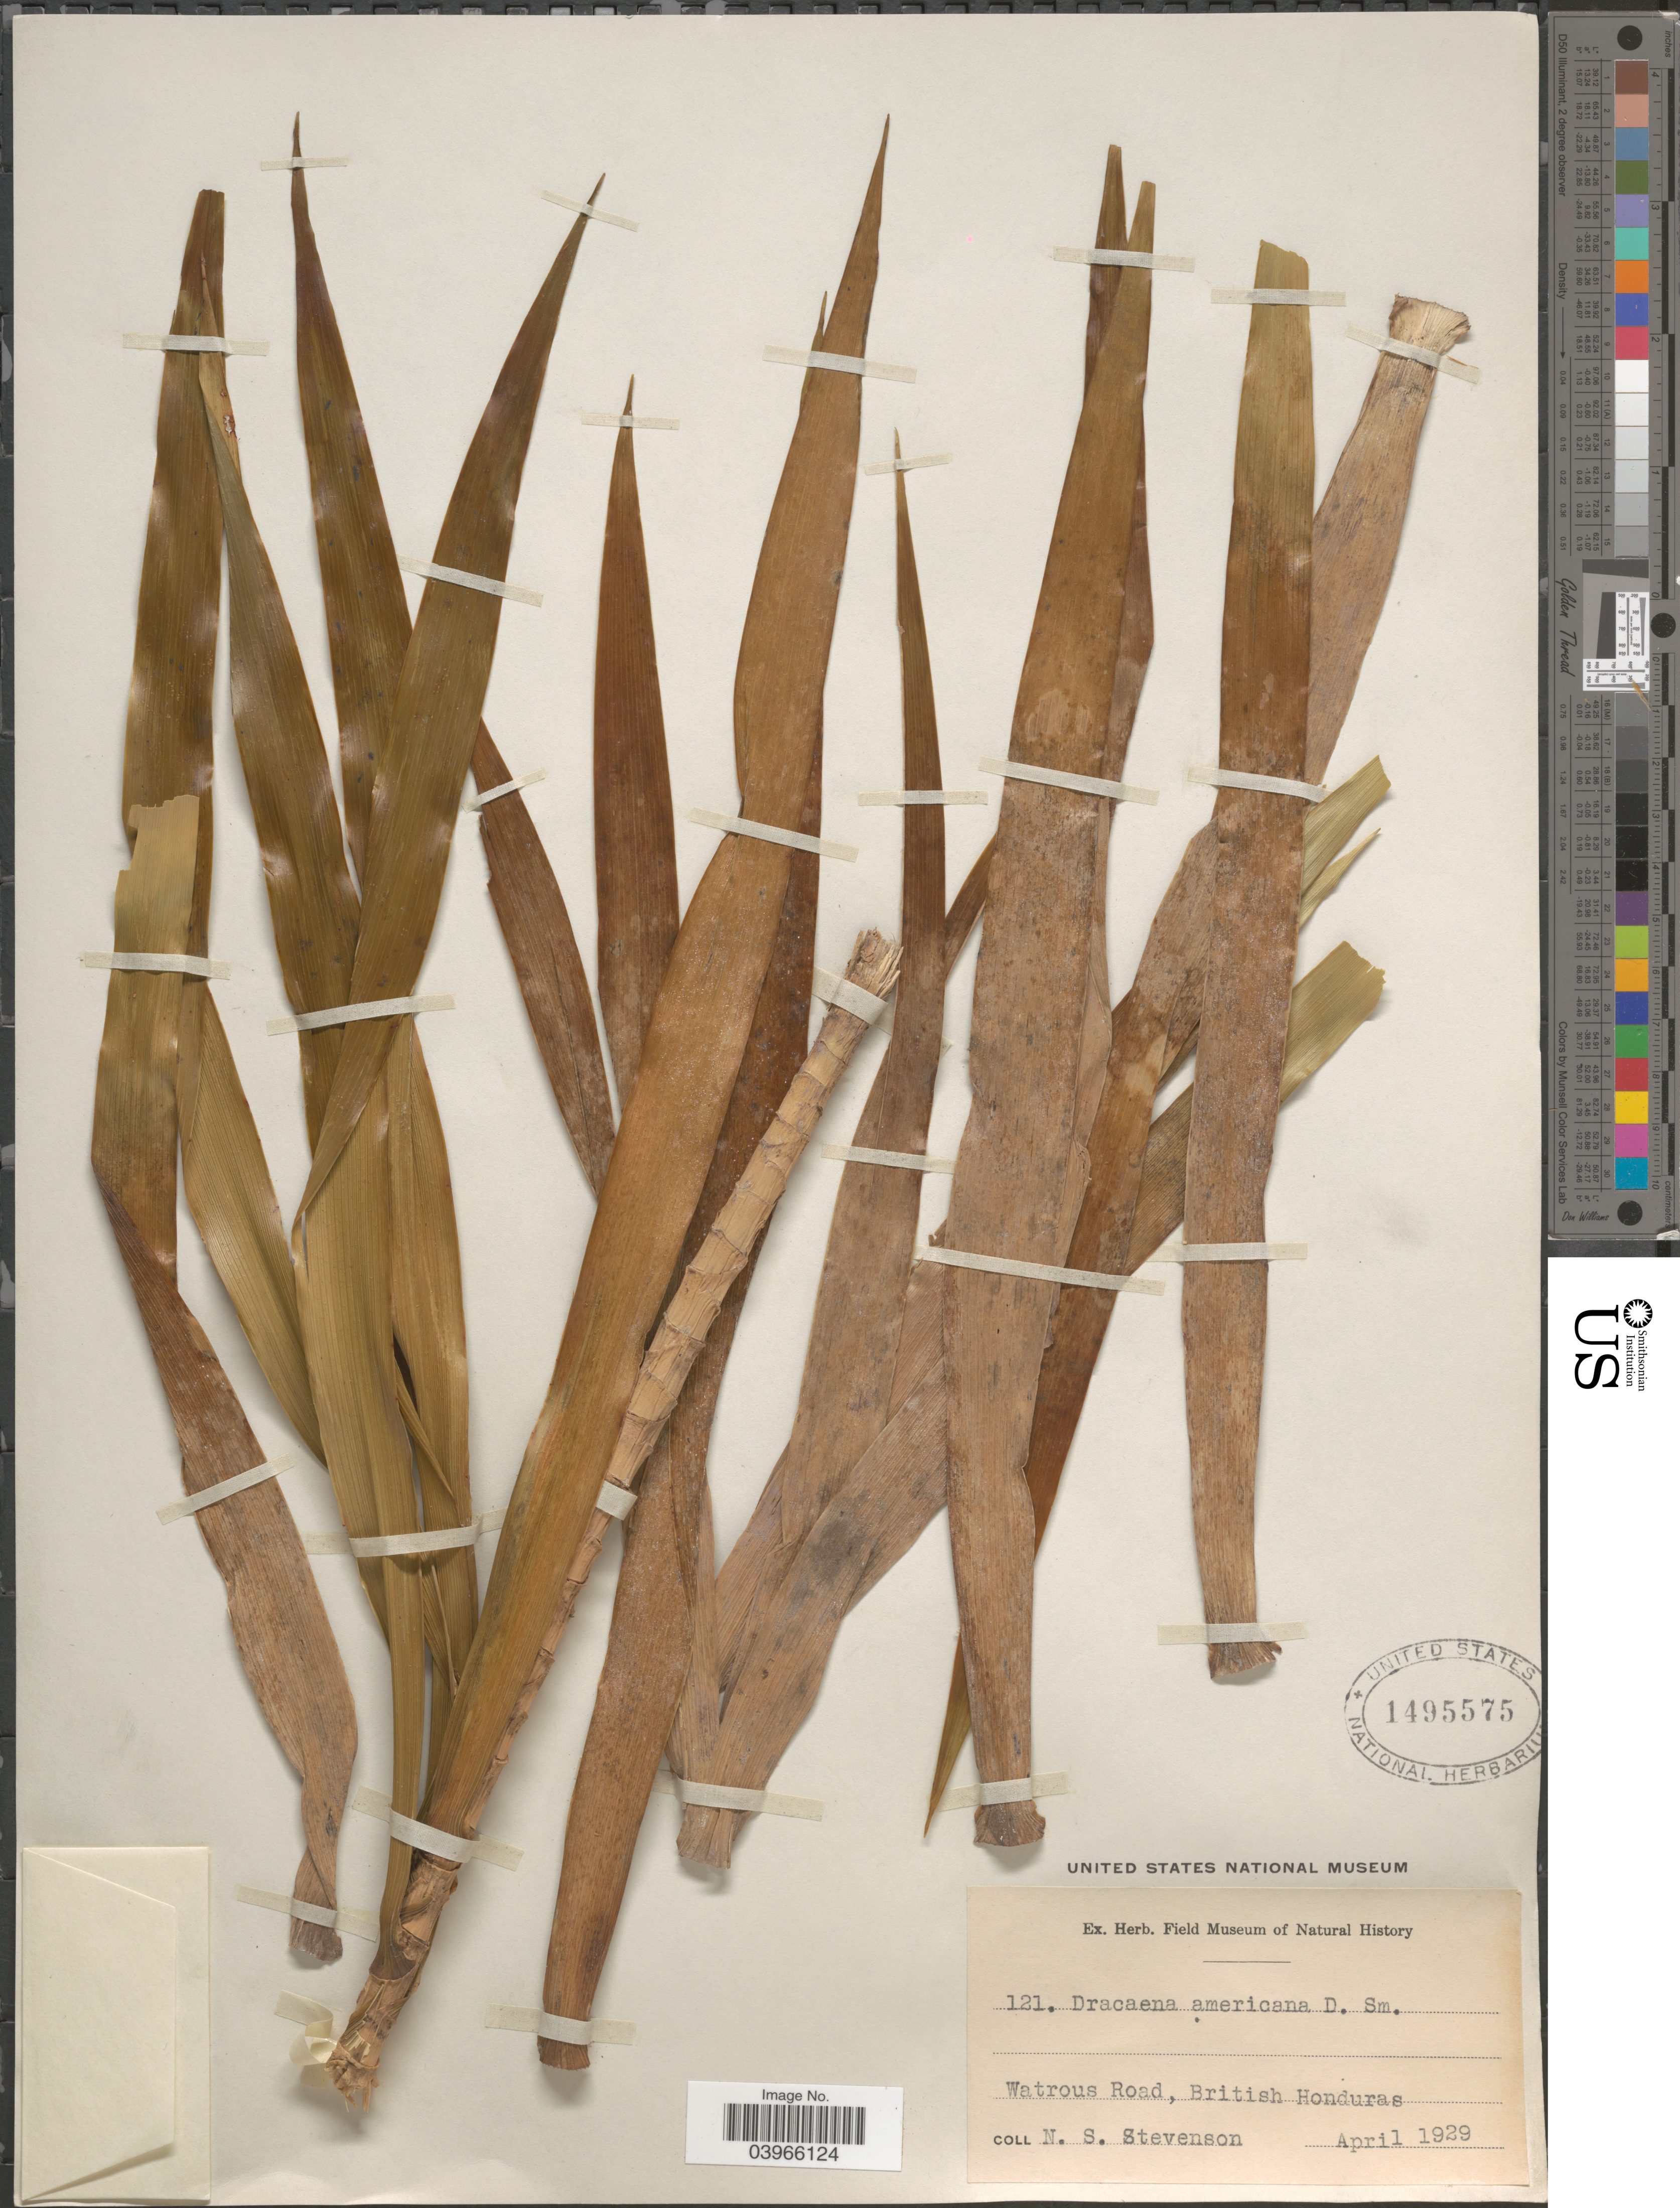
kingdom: Plantae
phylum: Tracheophyta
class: Liliopsida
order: Asparagales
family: Asparagaceae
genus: Dracaena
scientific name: Dracaena americana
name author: Donn. Sm. in Sarg.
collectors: N. Stevenson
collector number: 121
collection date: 1929-04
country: Belize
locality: Watrous Road, British Honduras.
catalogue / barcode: US 1495575